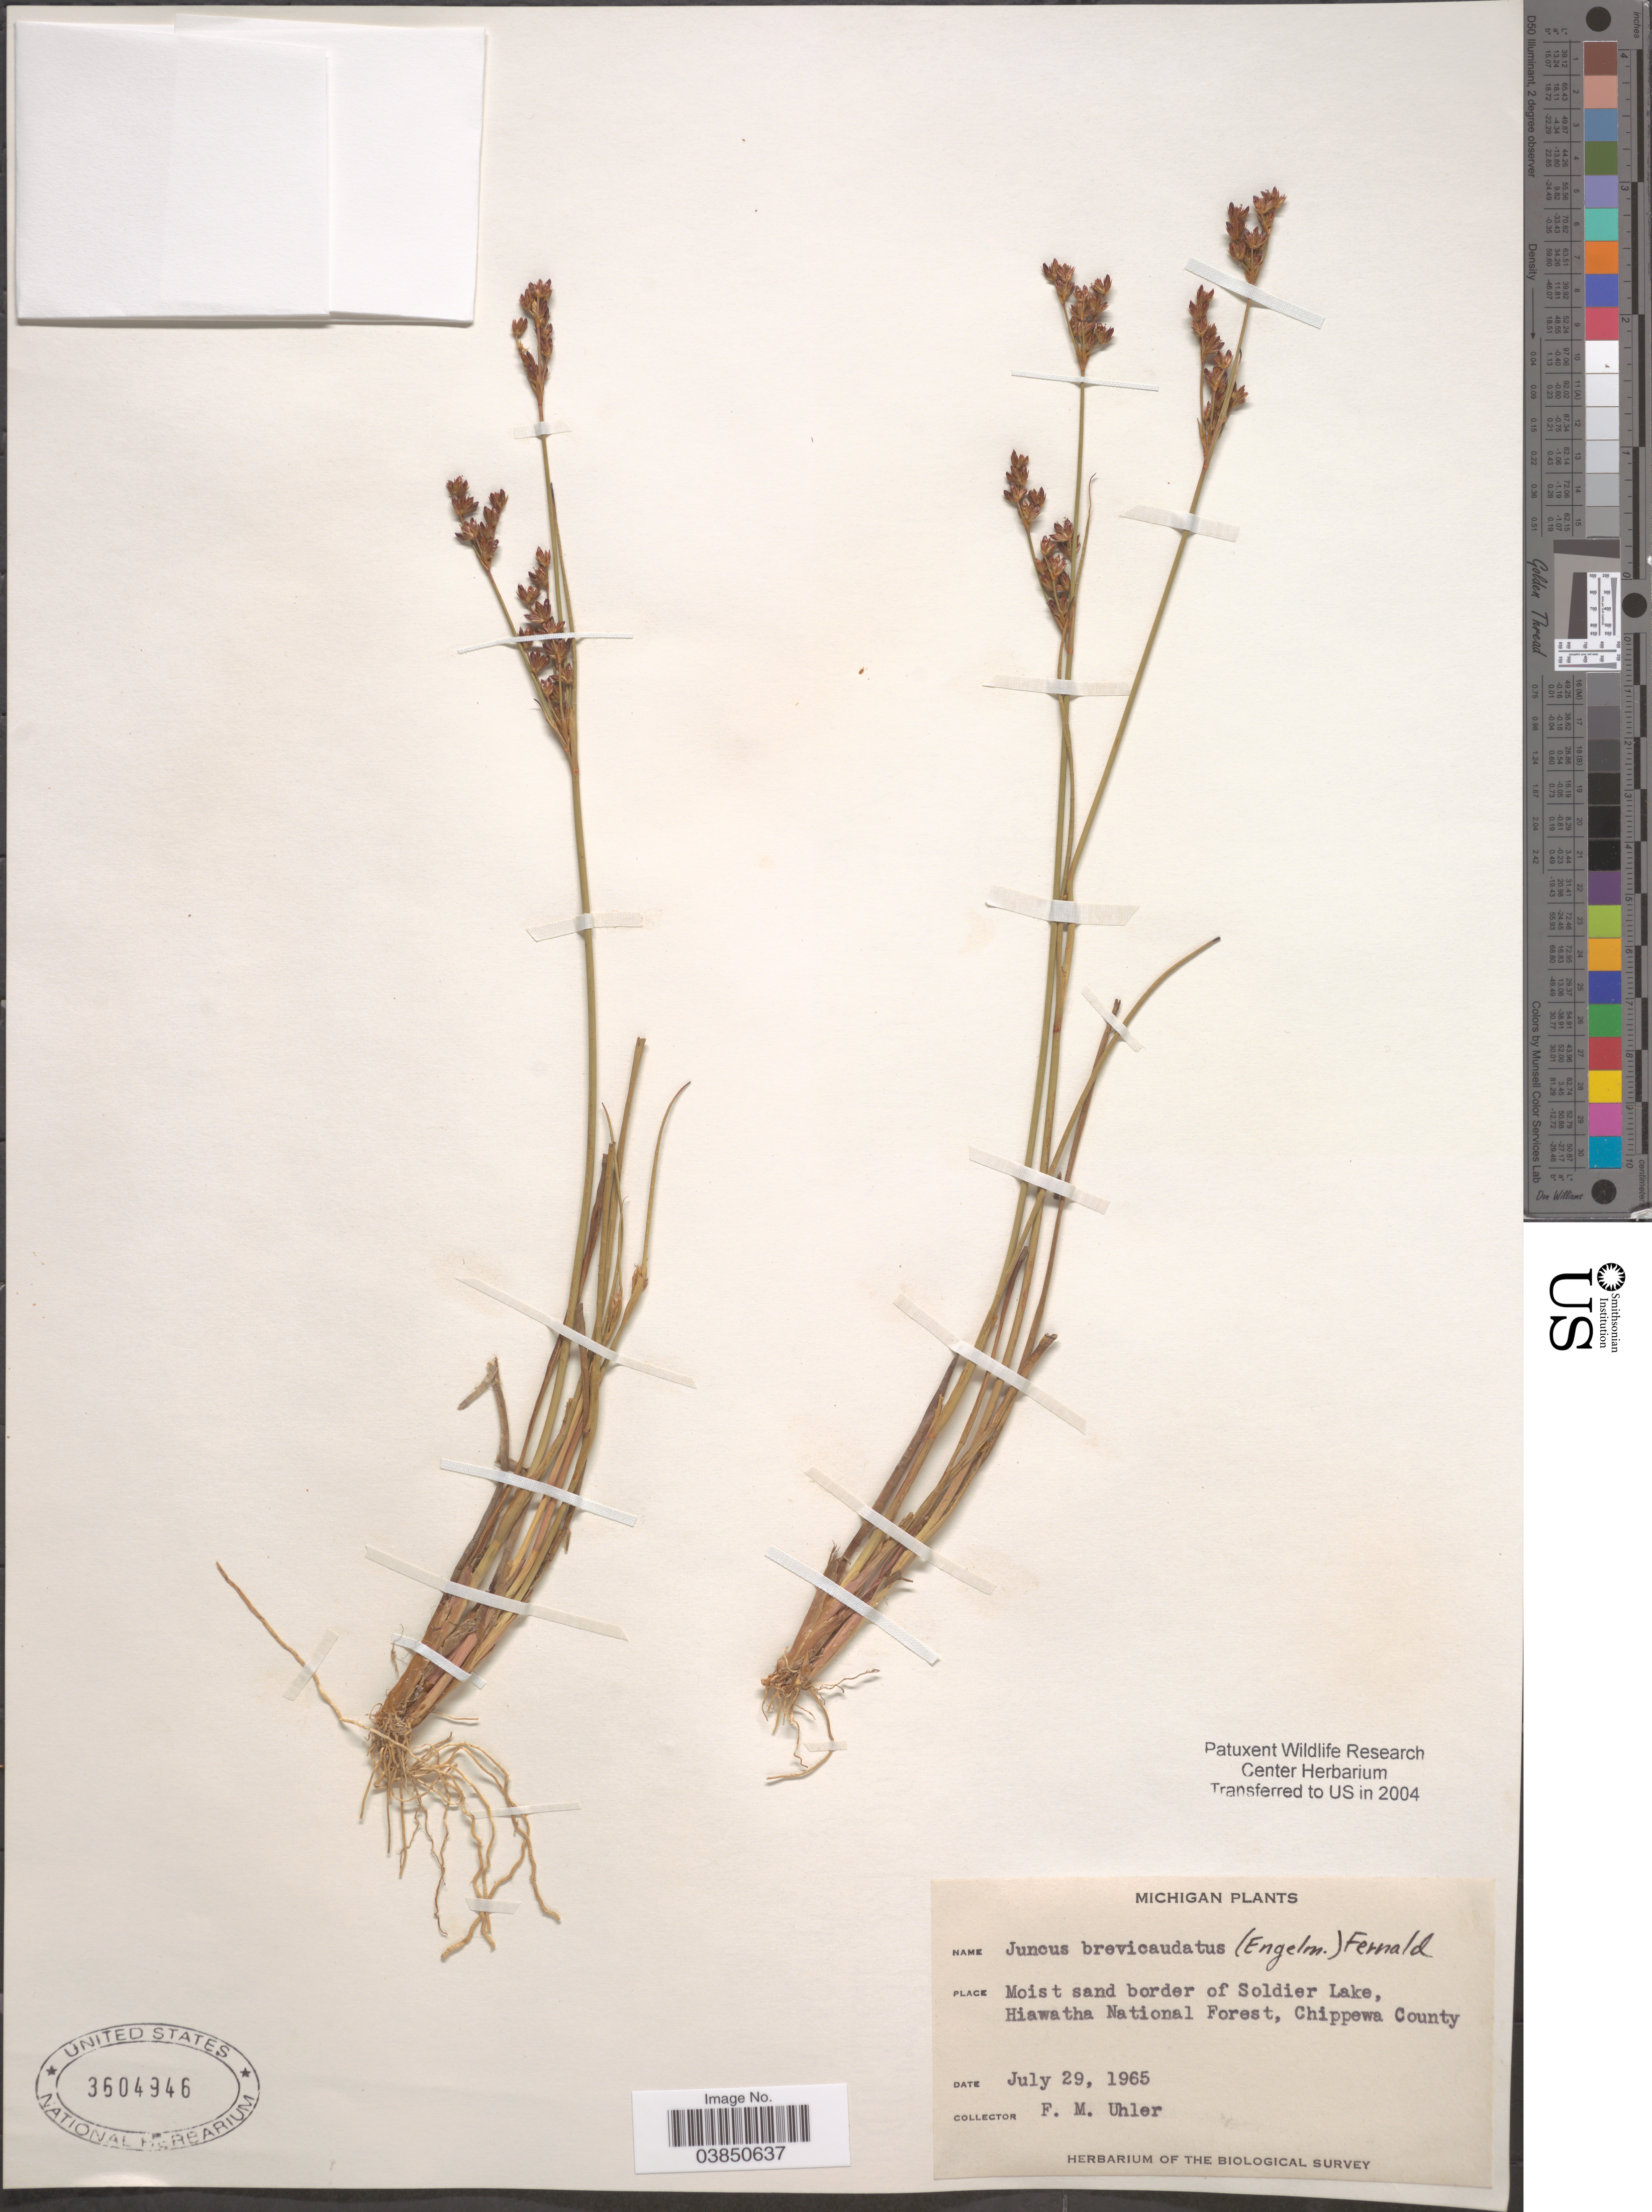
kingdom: Plantae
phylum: Tracheophyta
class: Liliopsida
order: Poales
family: Juncaceae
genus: Juncus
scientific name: Juncus brevicaudatus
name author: (Engelm.) Fernald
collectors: F. M. Uhler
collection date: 1965-07-29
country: United States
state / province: Michigan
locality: Moist sand border of Soldie Lake, Hiawatha National Forest, Chippewa County.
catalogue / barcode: US 3604946